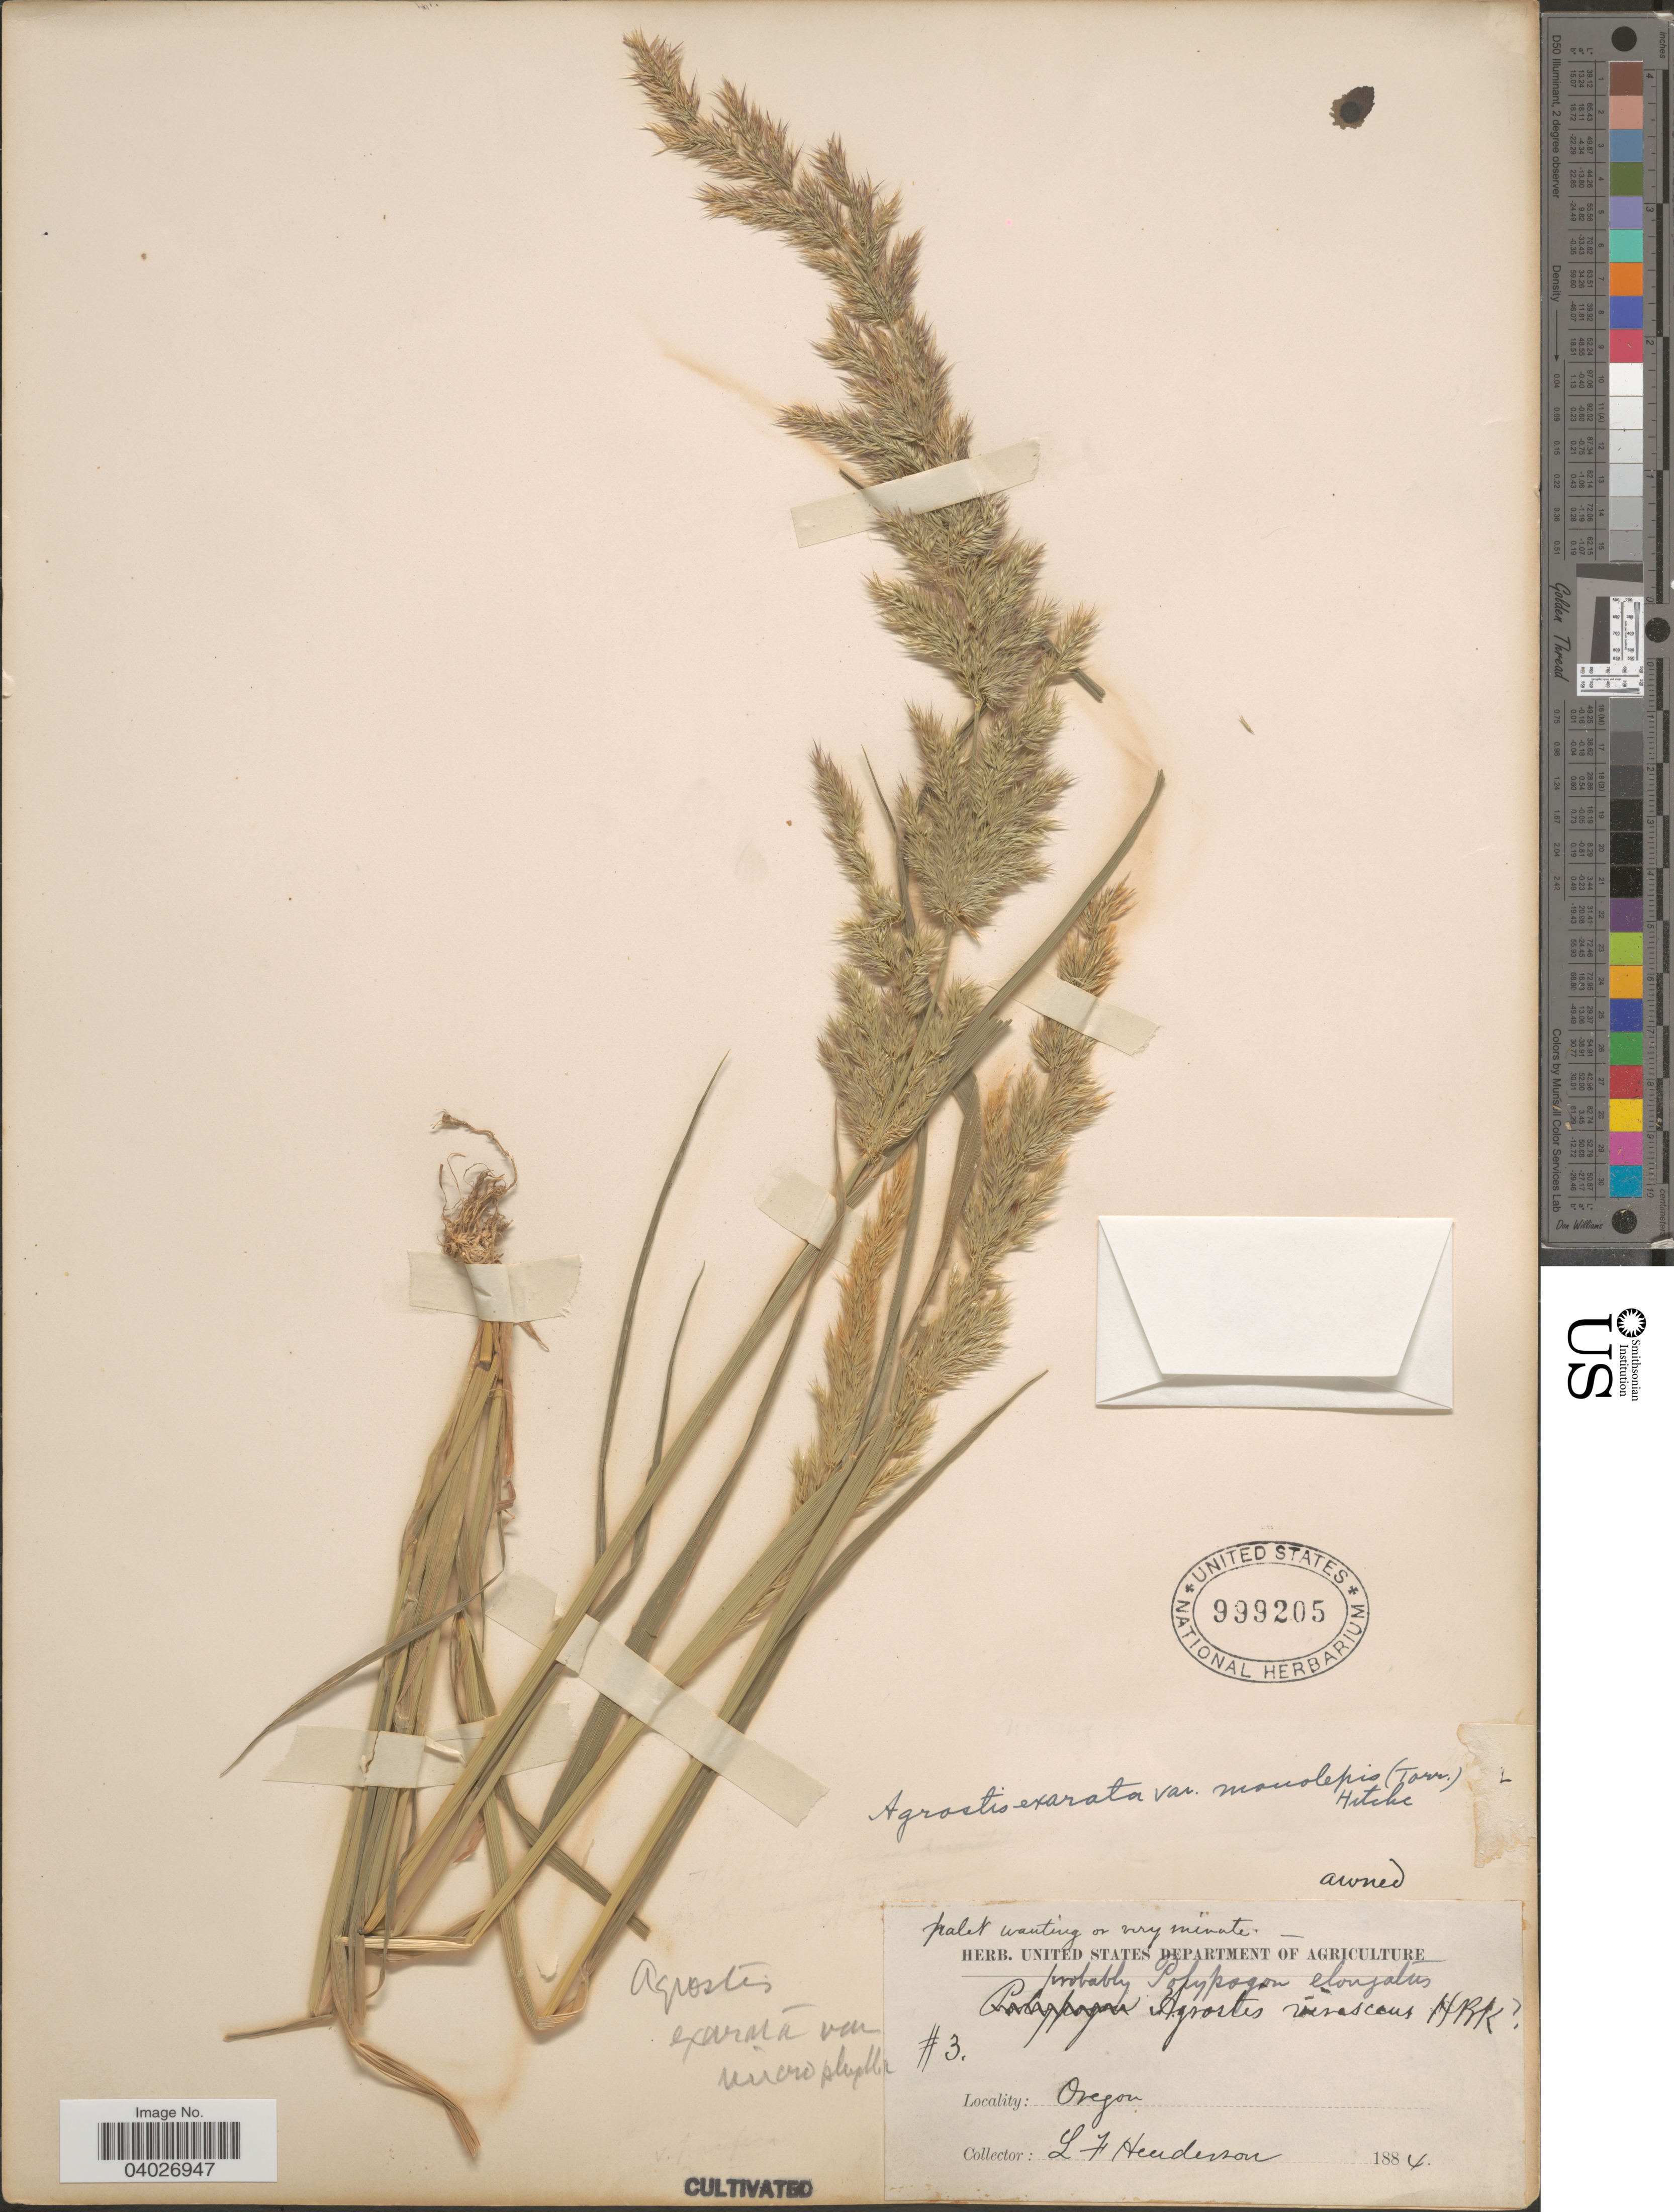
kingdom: Plantae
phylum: Tracheophyta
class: Liliopsida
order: Poales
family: Poaceae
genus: Agrostis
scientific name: Agrostis exarata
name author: Trin.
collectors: L. Henderson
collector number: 3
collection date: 1884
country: United States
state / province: Oregon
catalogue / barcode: US 999205